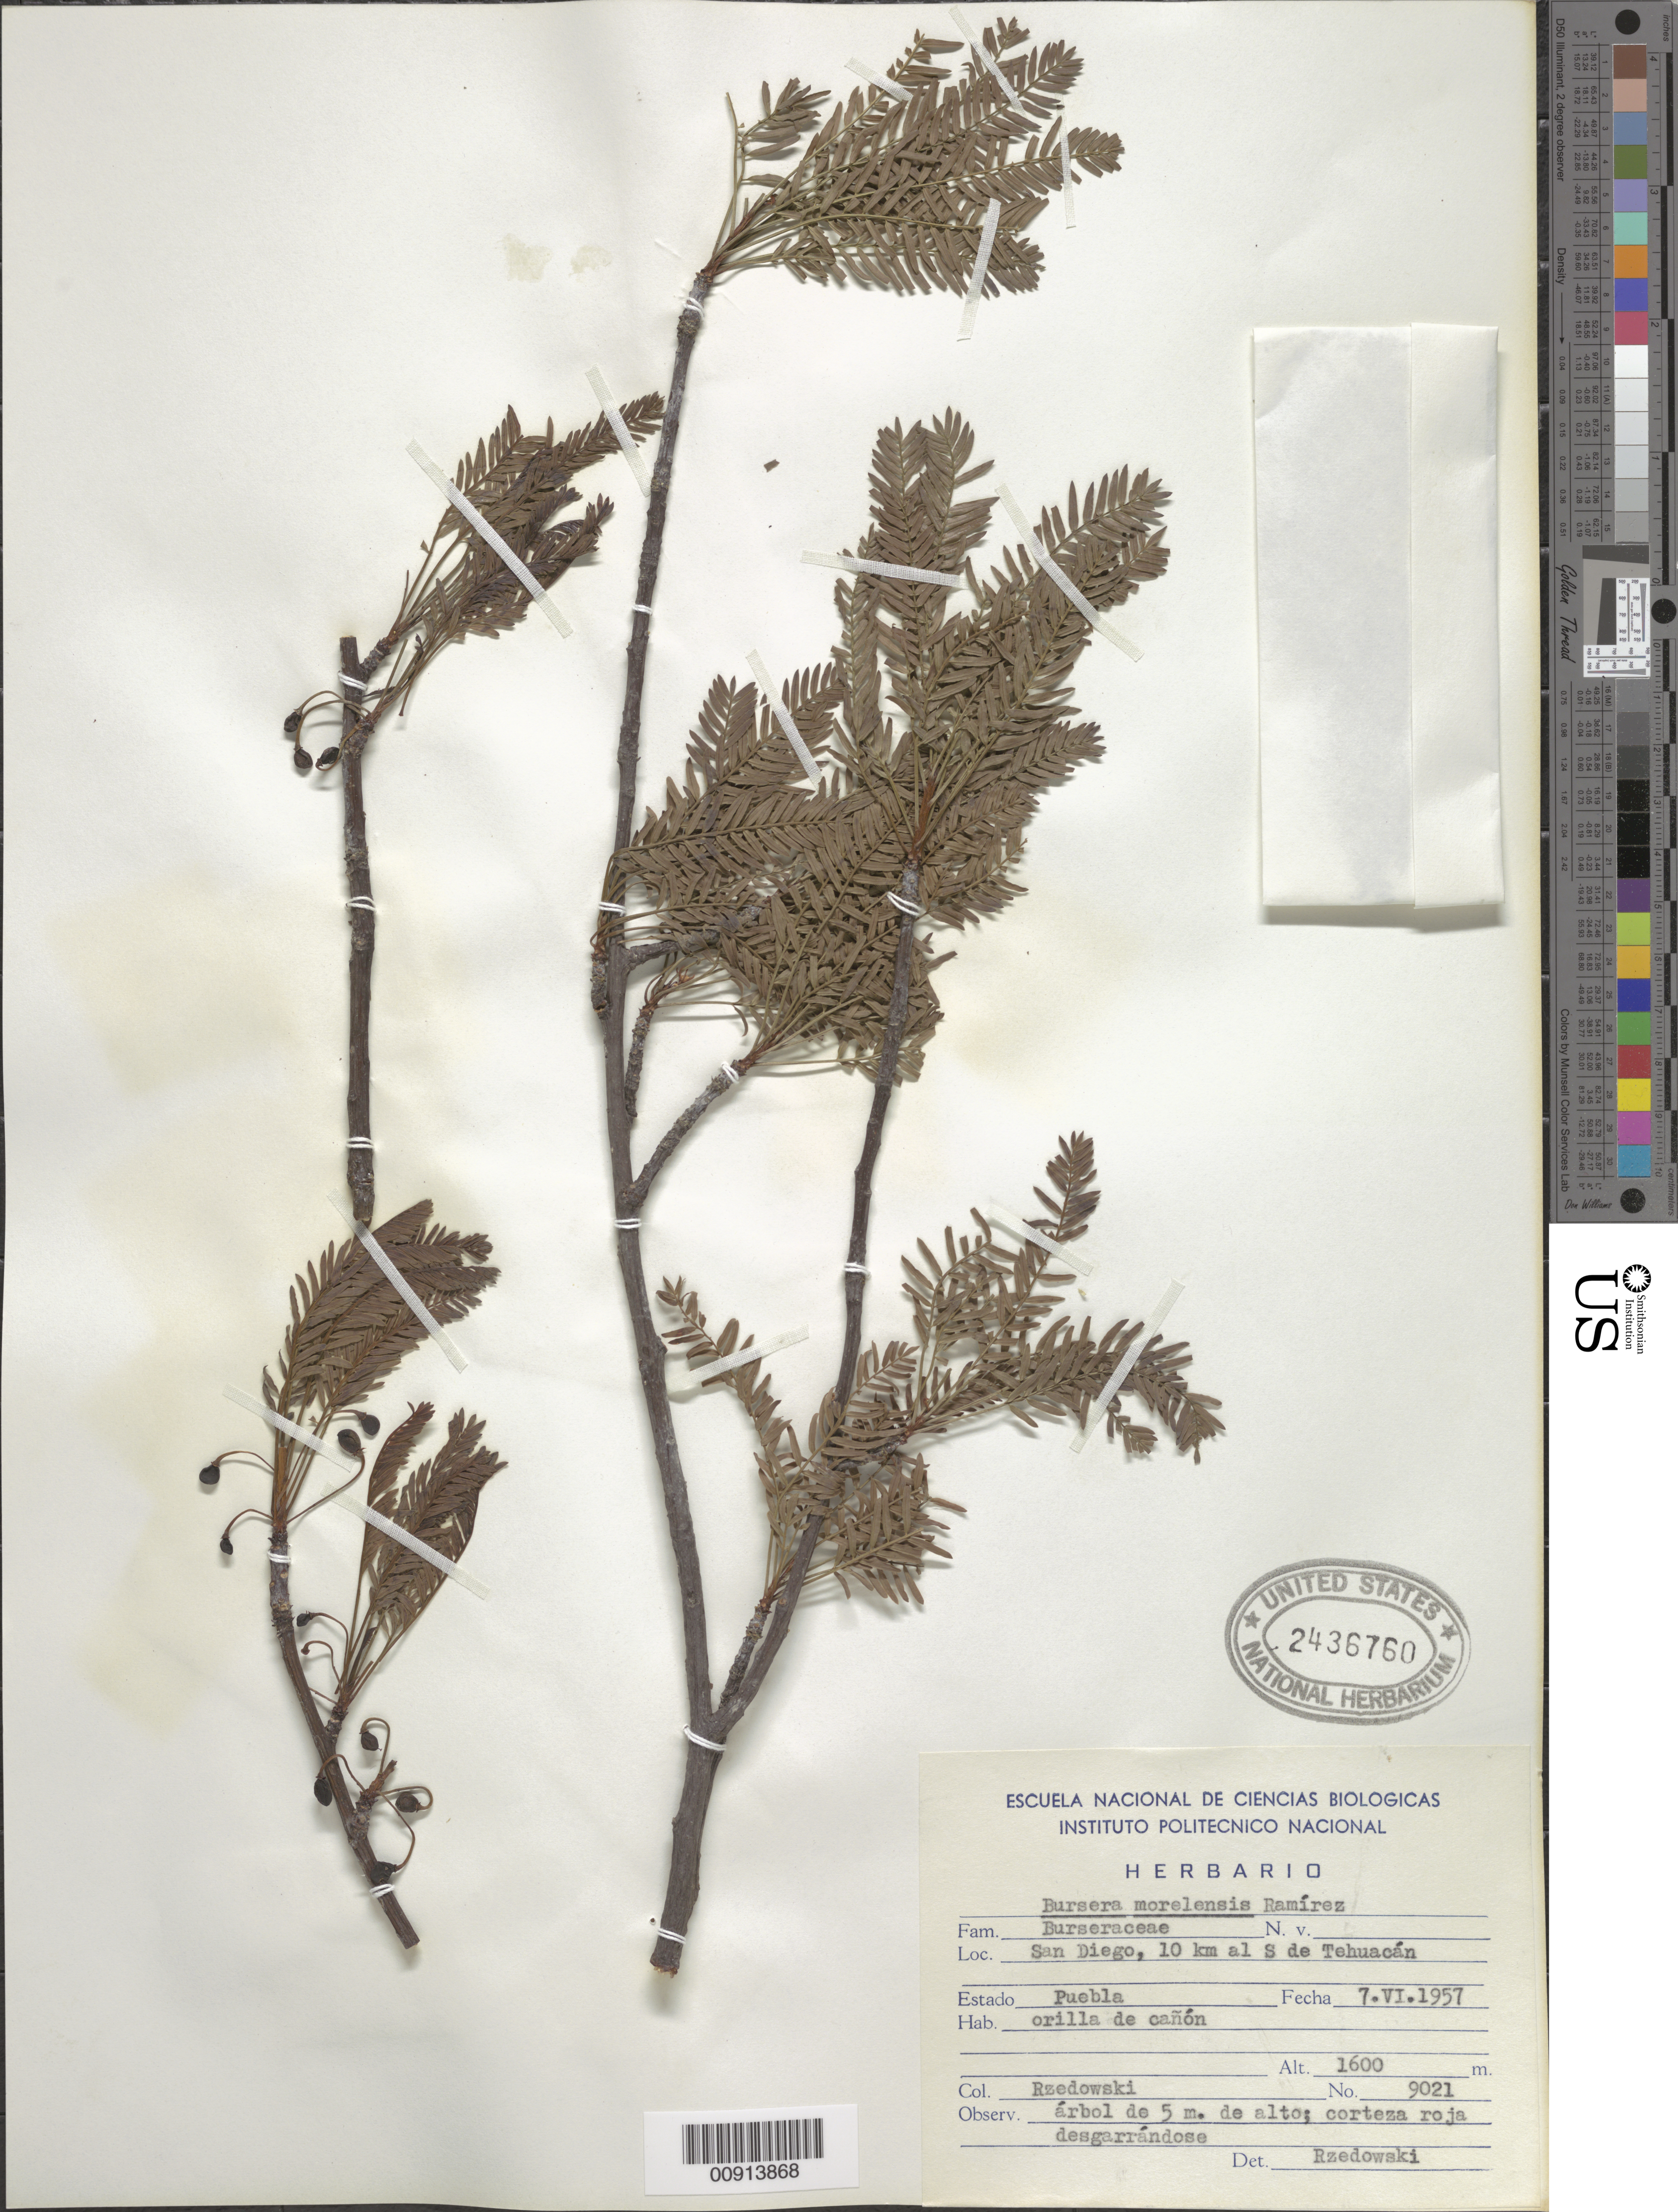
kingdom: Plantae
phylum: Tracheophyta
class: Magnoliopsida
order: Sapindales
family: Burseraceae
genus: Bursera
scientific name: Bursera morelensis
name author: Ramírez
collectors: J. Rzedowski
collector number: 9021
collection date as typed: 07 Jun 1957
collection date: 1957-06-07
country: Mexico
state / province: Puebla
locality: San Diego, 10 km al S de Tehuacán, Estado Puebla.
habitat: Orilla de cañon.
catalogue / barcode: US 2436760